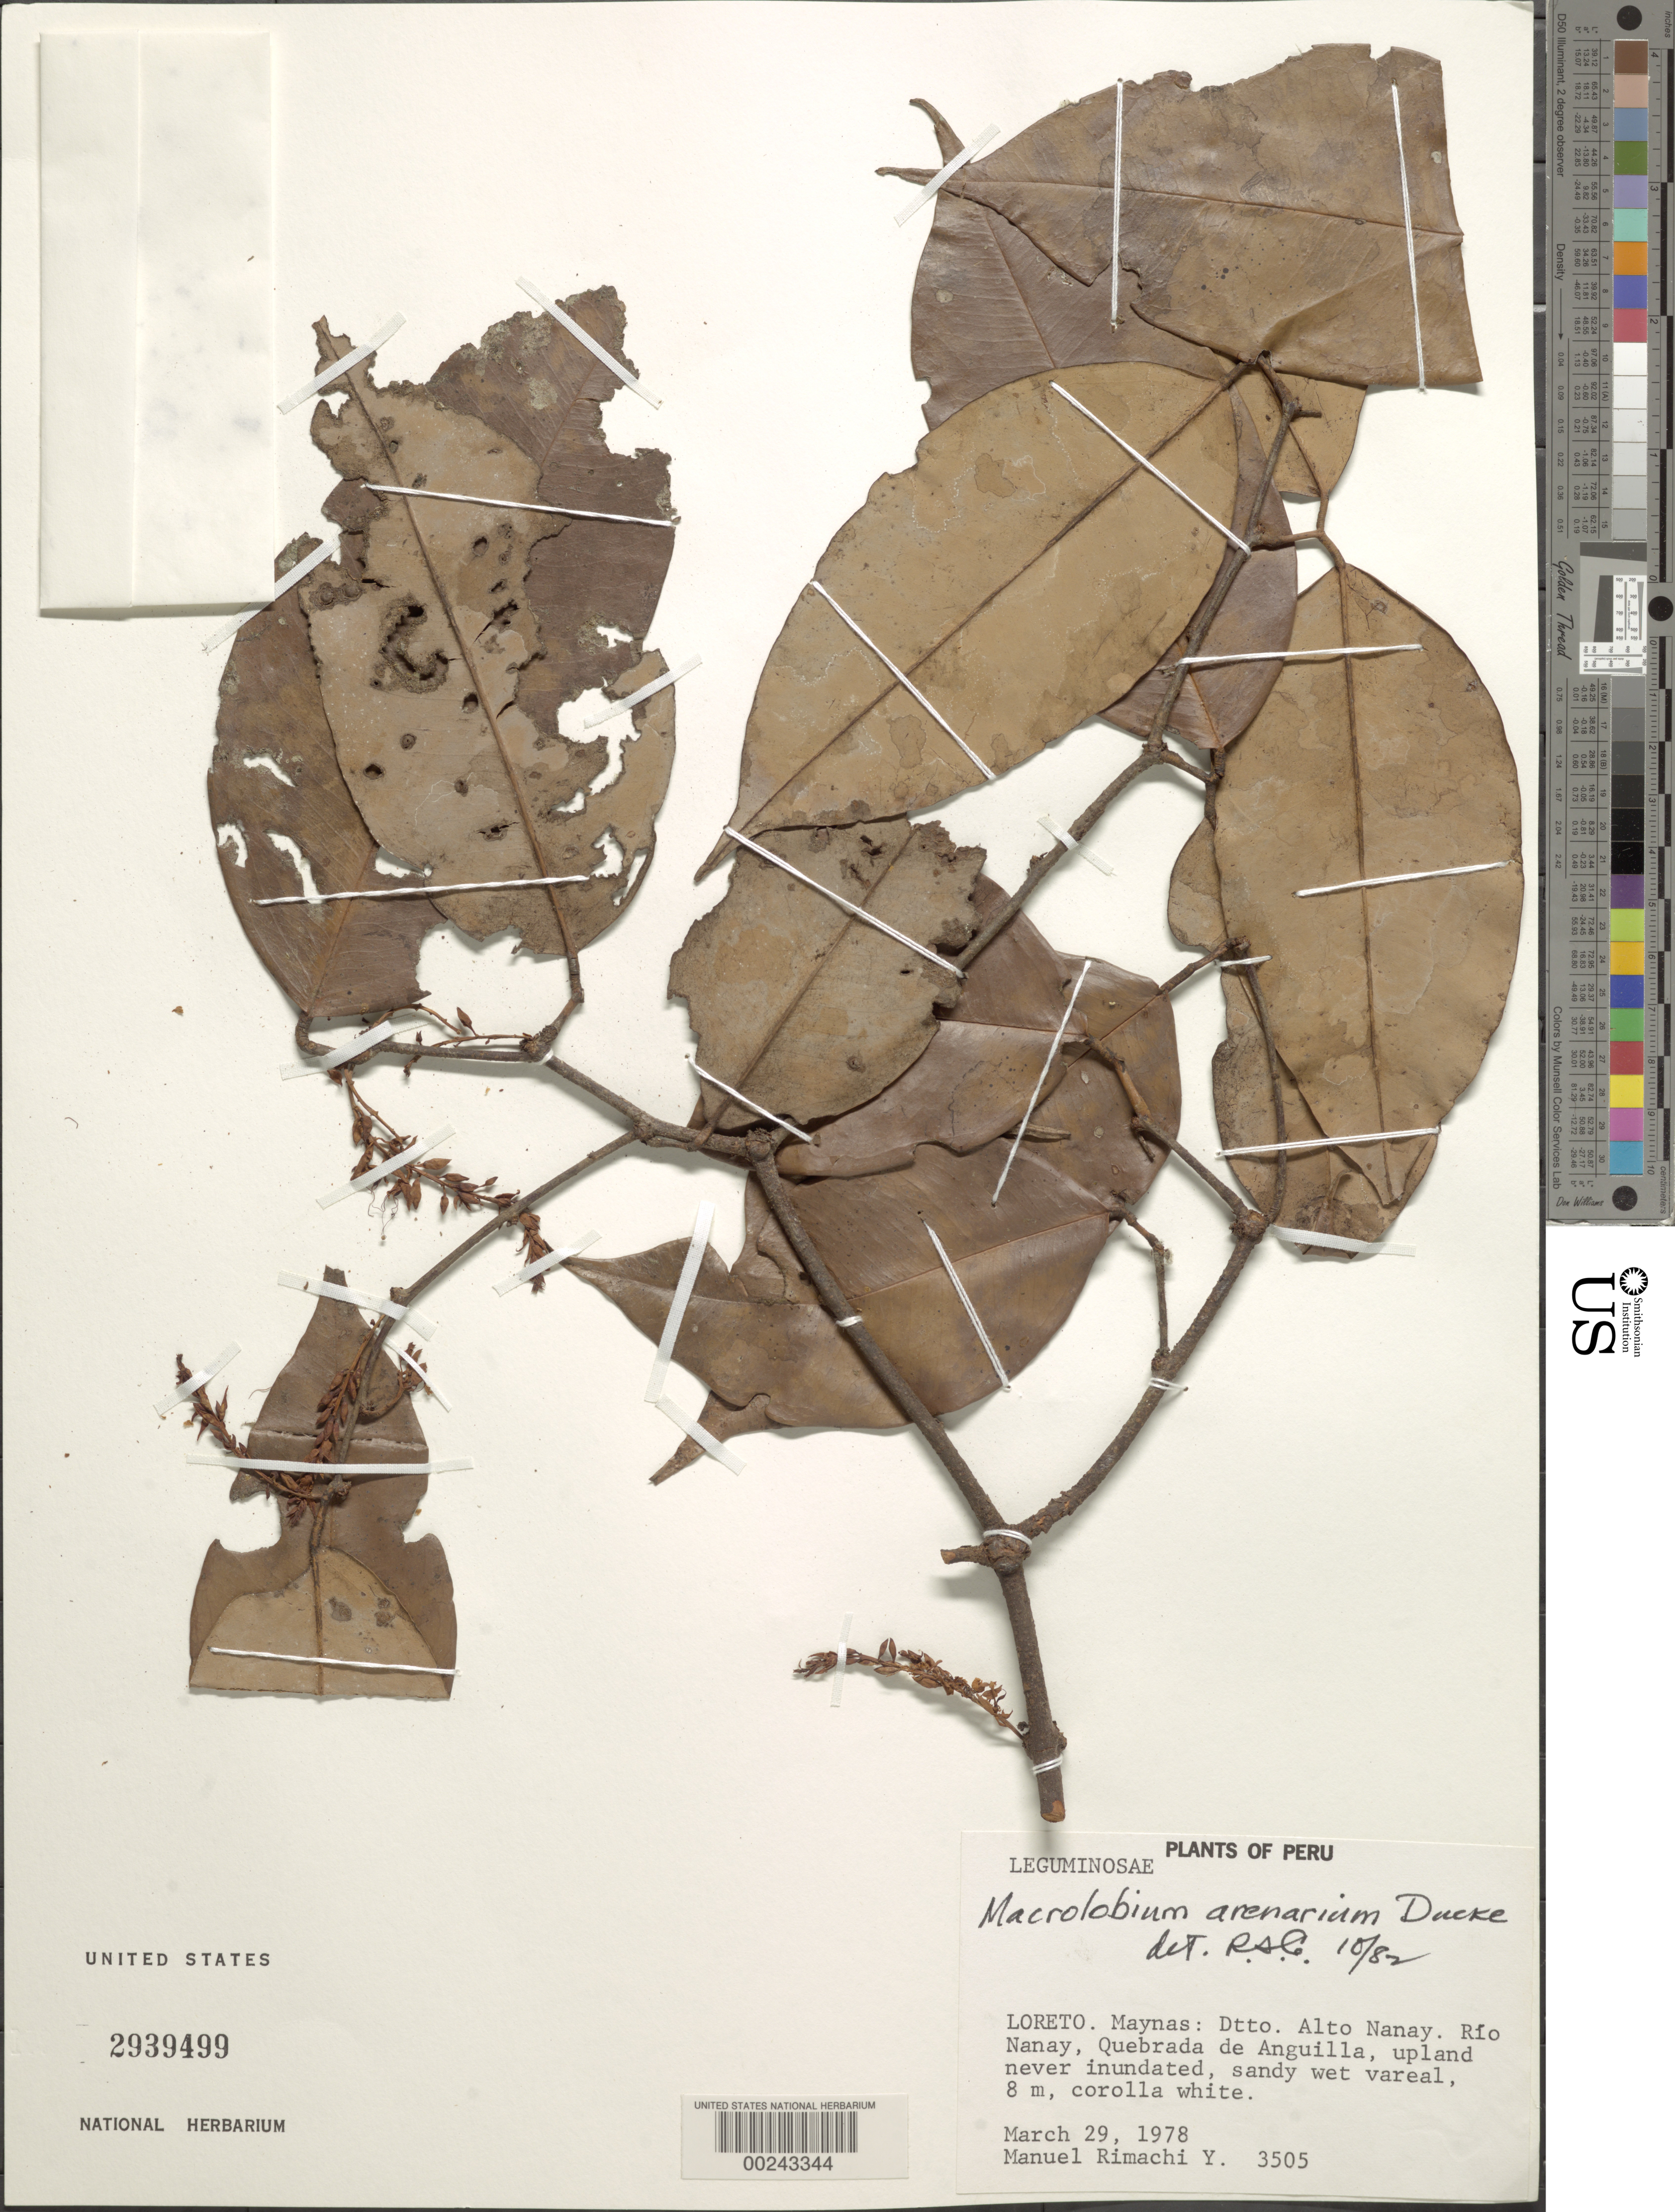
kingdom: Plantae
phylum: Tracheophyta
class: Magnoliopsida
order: Fabales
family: Fabaceae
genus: Macrolobium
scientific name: Macrolobium arenarium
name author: Ducke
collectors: M. Rimachi Y.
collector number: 3505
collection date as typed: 29 Mar 1978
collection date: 1978-03-29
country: Peru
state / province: Loreto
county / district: Maynas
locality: Rio nanay, quebrada de anguilla, dtto. alto nanay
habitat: Upland never inundated, sandy wet vareal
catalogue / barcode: US 2939499